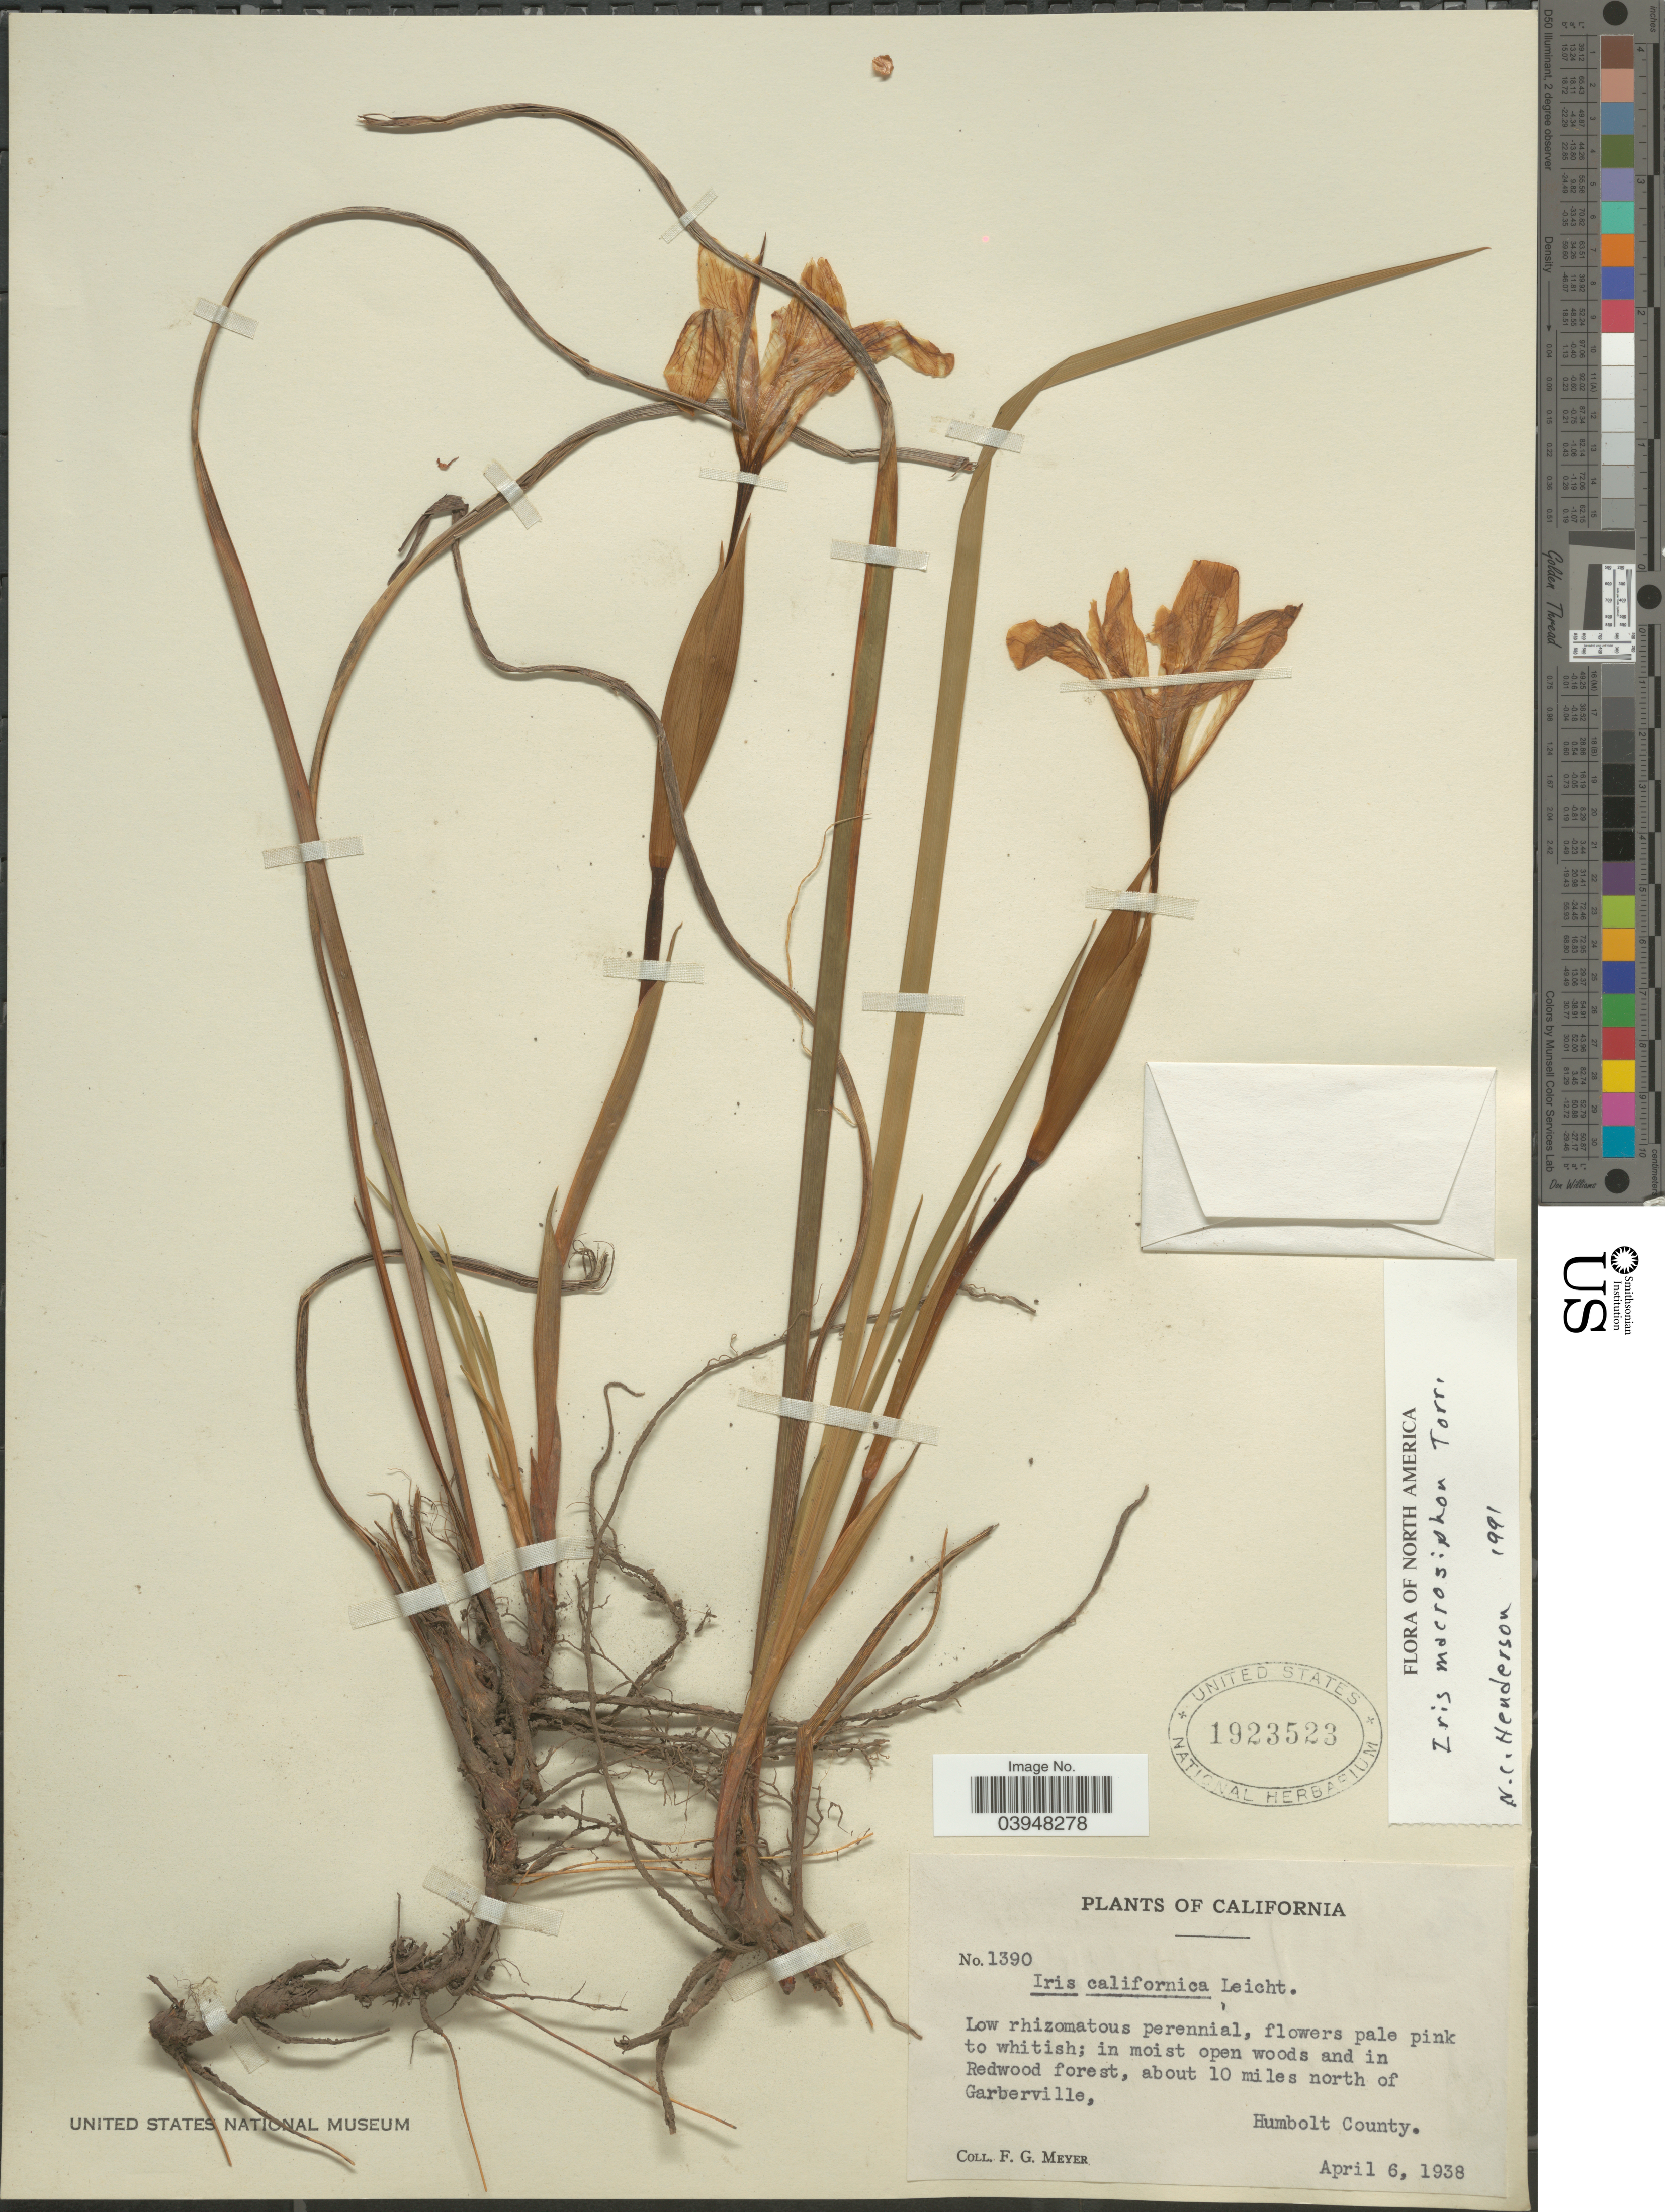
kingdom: Plantae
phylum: Tracheophyta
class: Liliopsida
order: Asparagales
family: Iridaceae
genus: Iris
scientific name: Iris californica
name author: Leichtlin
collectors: F. G. Meyer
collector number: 1390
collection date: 1938-04-06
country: United States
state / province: California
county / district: Humboldt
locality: In moist open woods and in Redwood forest, about 10 miles north of Garberville, Humboldt County.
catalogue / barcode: US 1923523